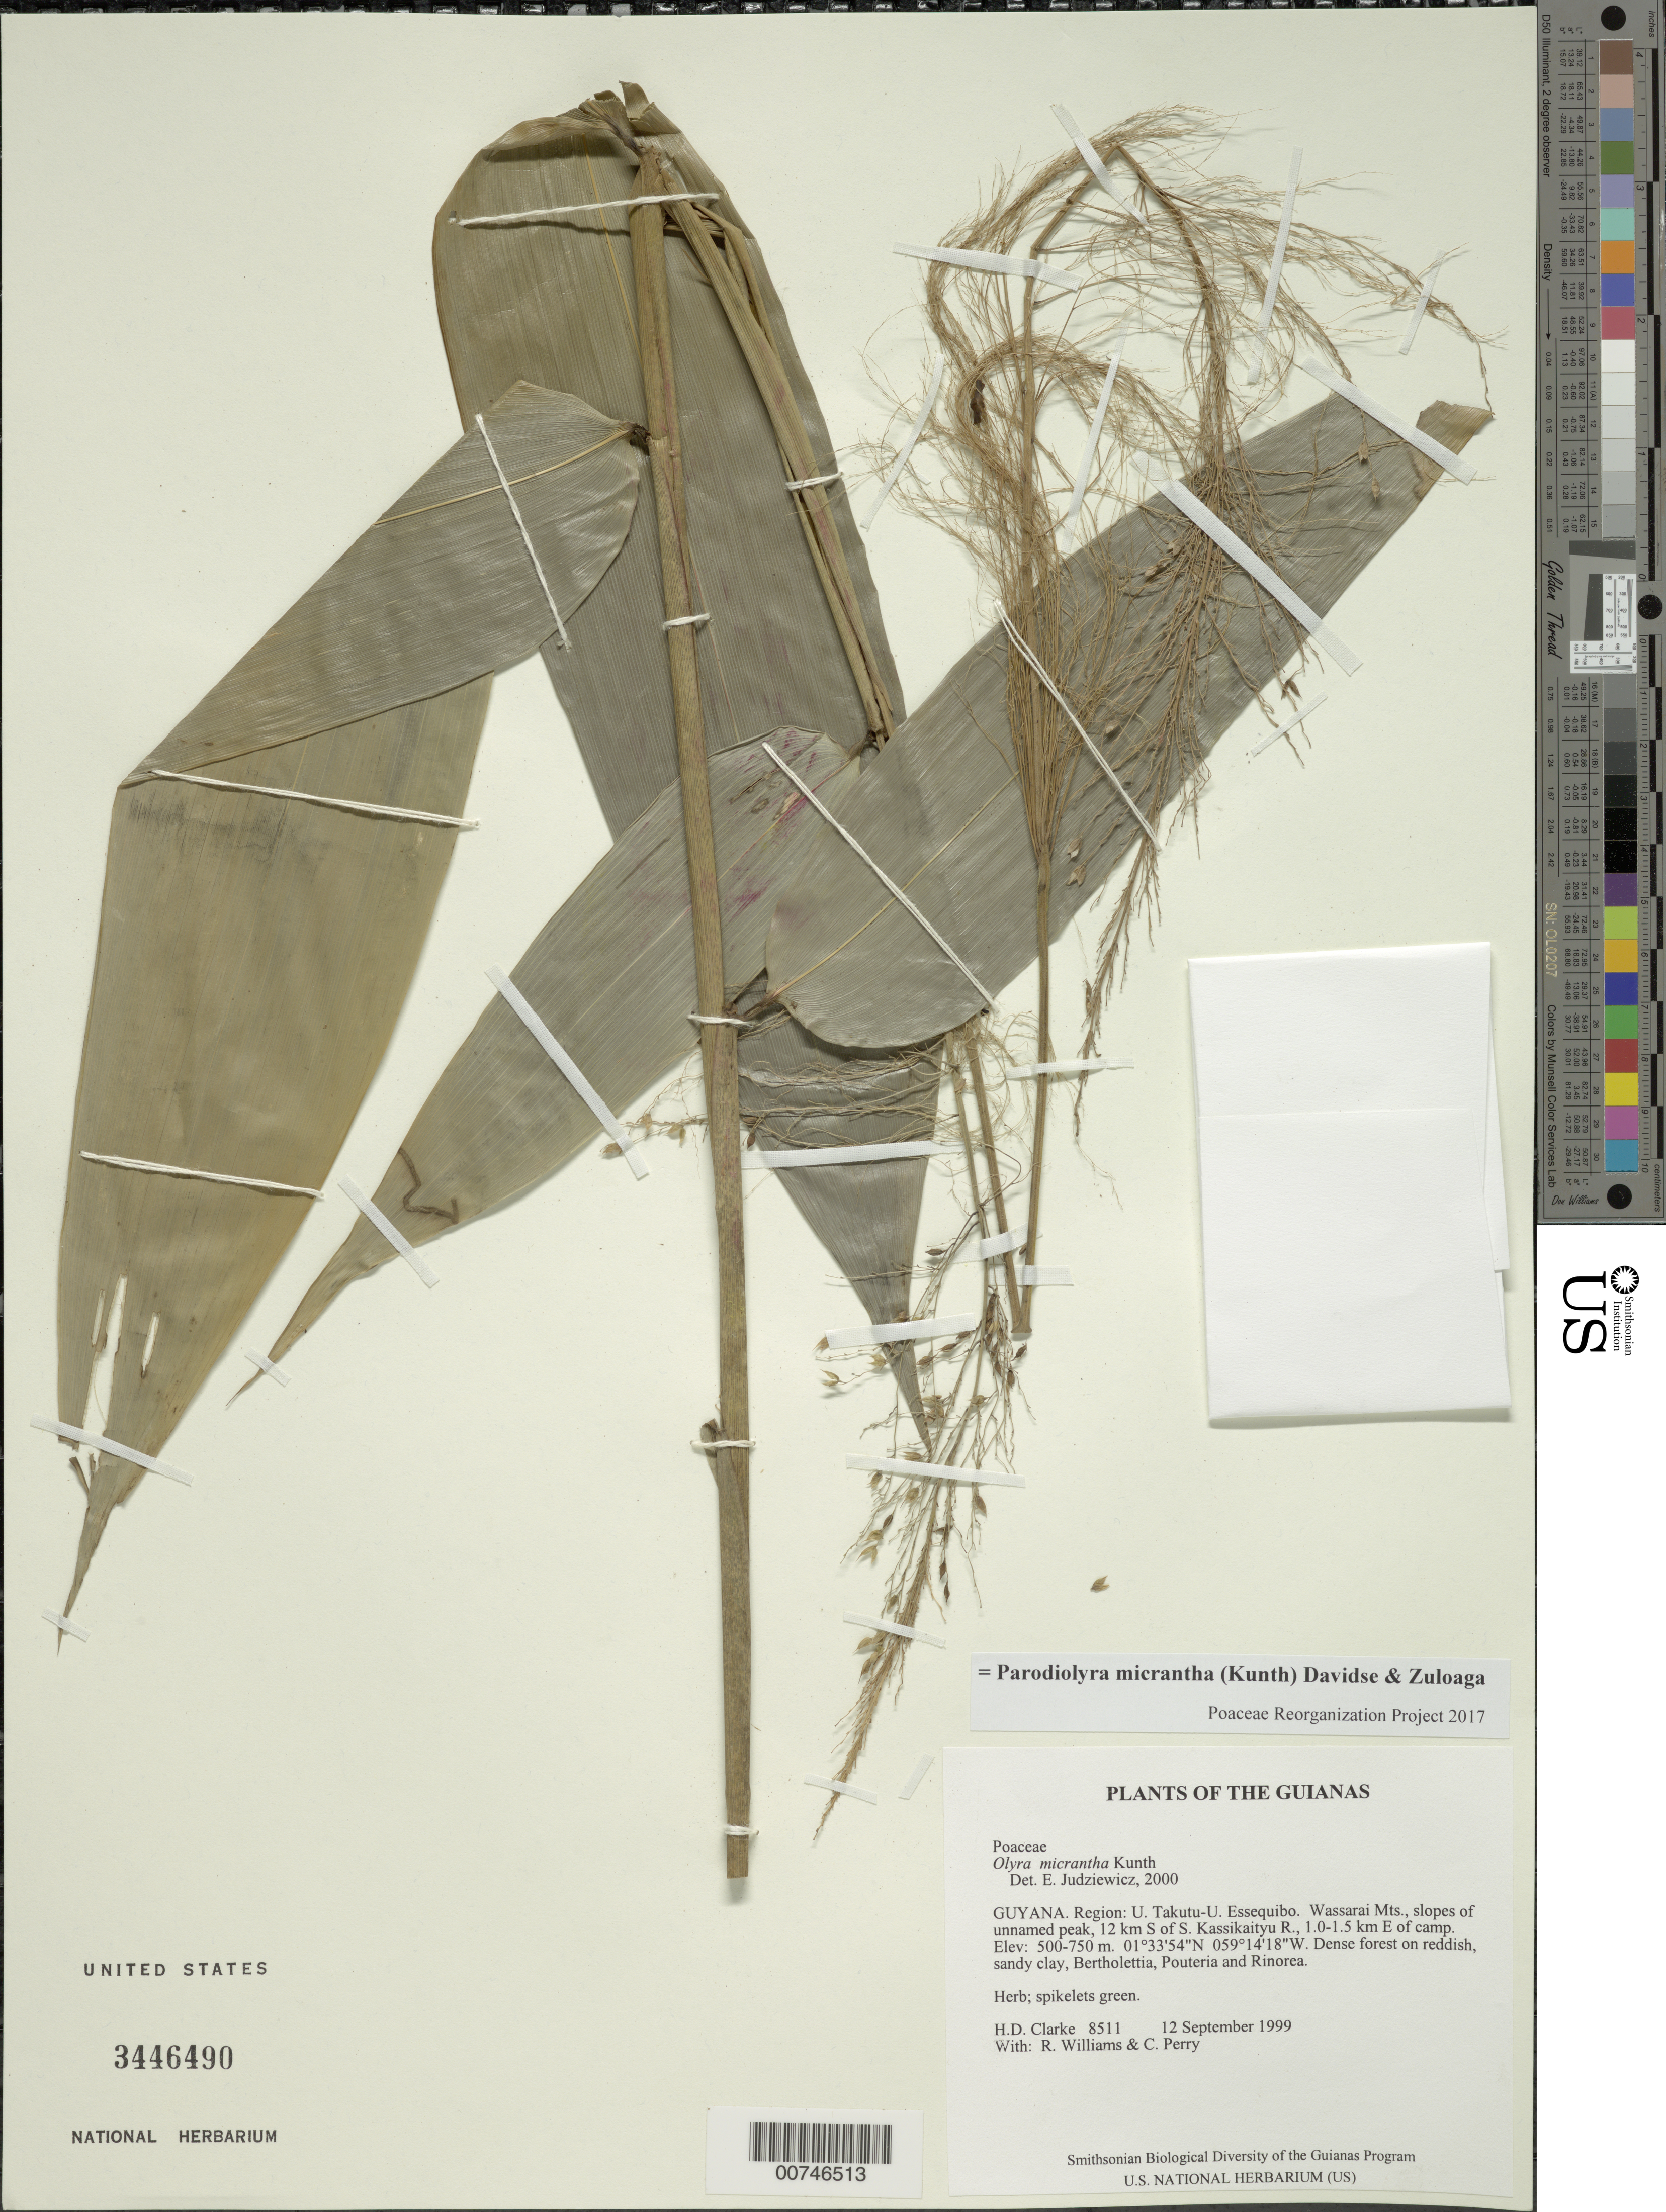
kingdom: Plantae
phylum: Tracheophyta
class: Liliopsida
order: Poales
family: Poaceae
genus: Parodiolyra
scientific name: Parodiolyra micrantha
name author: (Kunth) Davidse & Zuloaga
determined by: Poaceae Reorganization Project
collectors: H. D. Clarke, R. Williams & C. Perry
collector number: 8511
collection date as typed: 12 September 1999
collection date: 1999-09-12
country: Guyana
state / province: U. Takutu-U. Essequibo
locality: Wassarai Mts., slopes of unnamed peak, 12 km S of S. Kassikaityu R., 1.0-1.5 km E of camp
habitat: Dense forest on reddish, sandy clay, Bertholettia, Pouteria and Rinorea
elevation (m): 500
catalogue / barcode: US 3446490